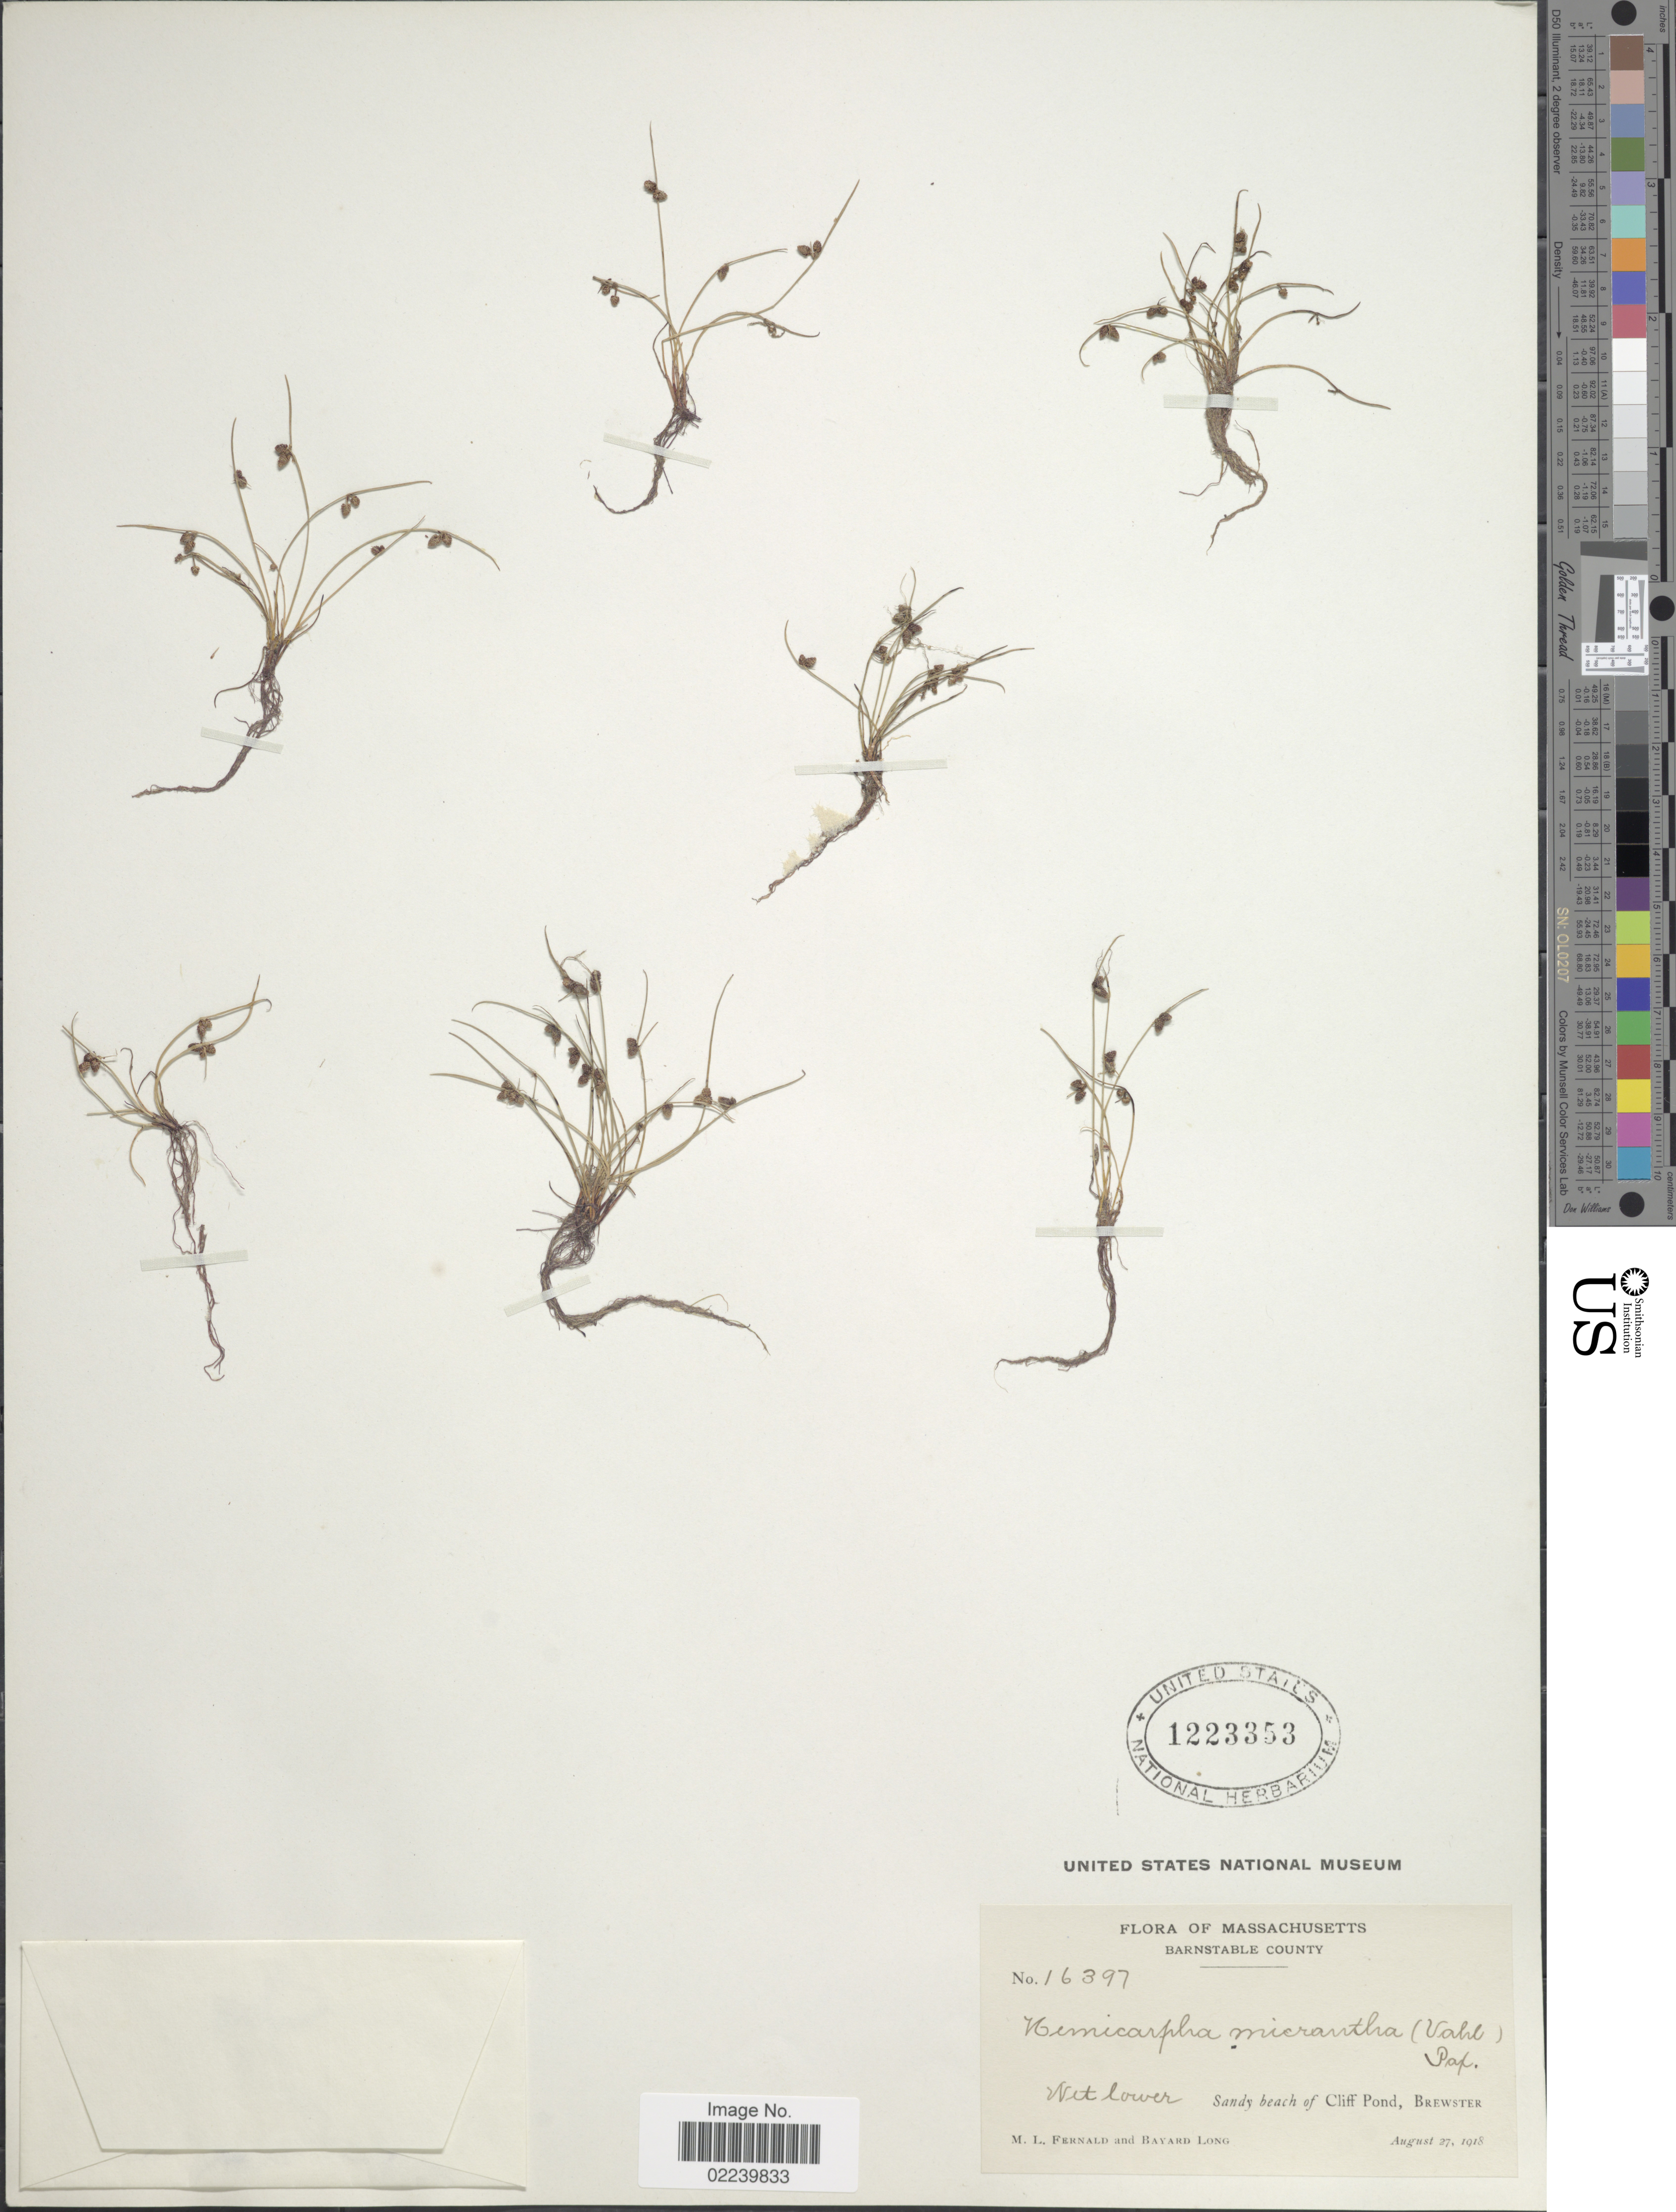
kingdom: Plantae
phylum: Tracheophyta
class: Liliopsida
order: Poales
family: Cyperaceae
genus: Cyperus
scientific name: Cyperus subsquarrosus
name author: (Muhl.) Bauters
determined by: Strong, M. T., (US), Smithsonian Institution - National Museum of Natural History (UNITED STATES)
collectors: M. L. Fernald & B. Long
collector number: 16397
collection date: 1918-08-27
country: United States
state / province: Massachusetts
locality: Barnstable County, Sandy beach of Cliff Pond, Brewster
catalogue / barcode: US 1223353